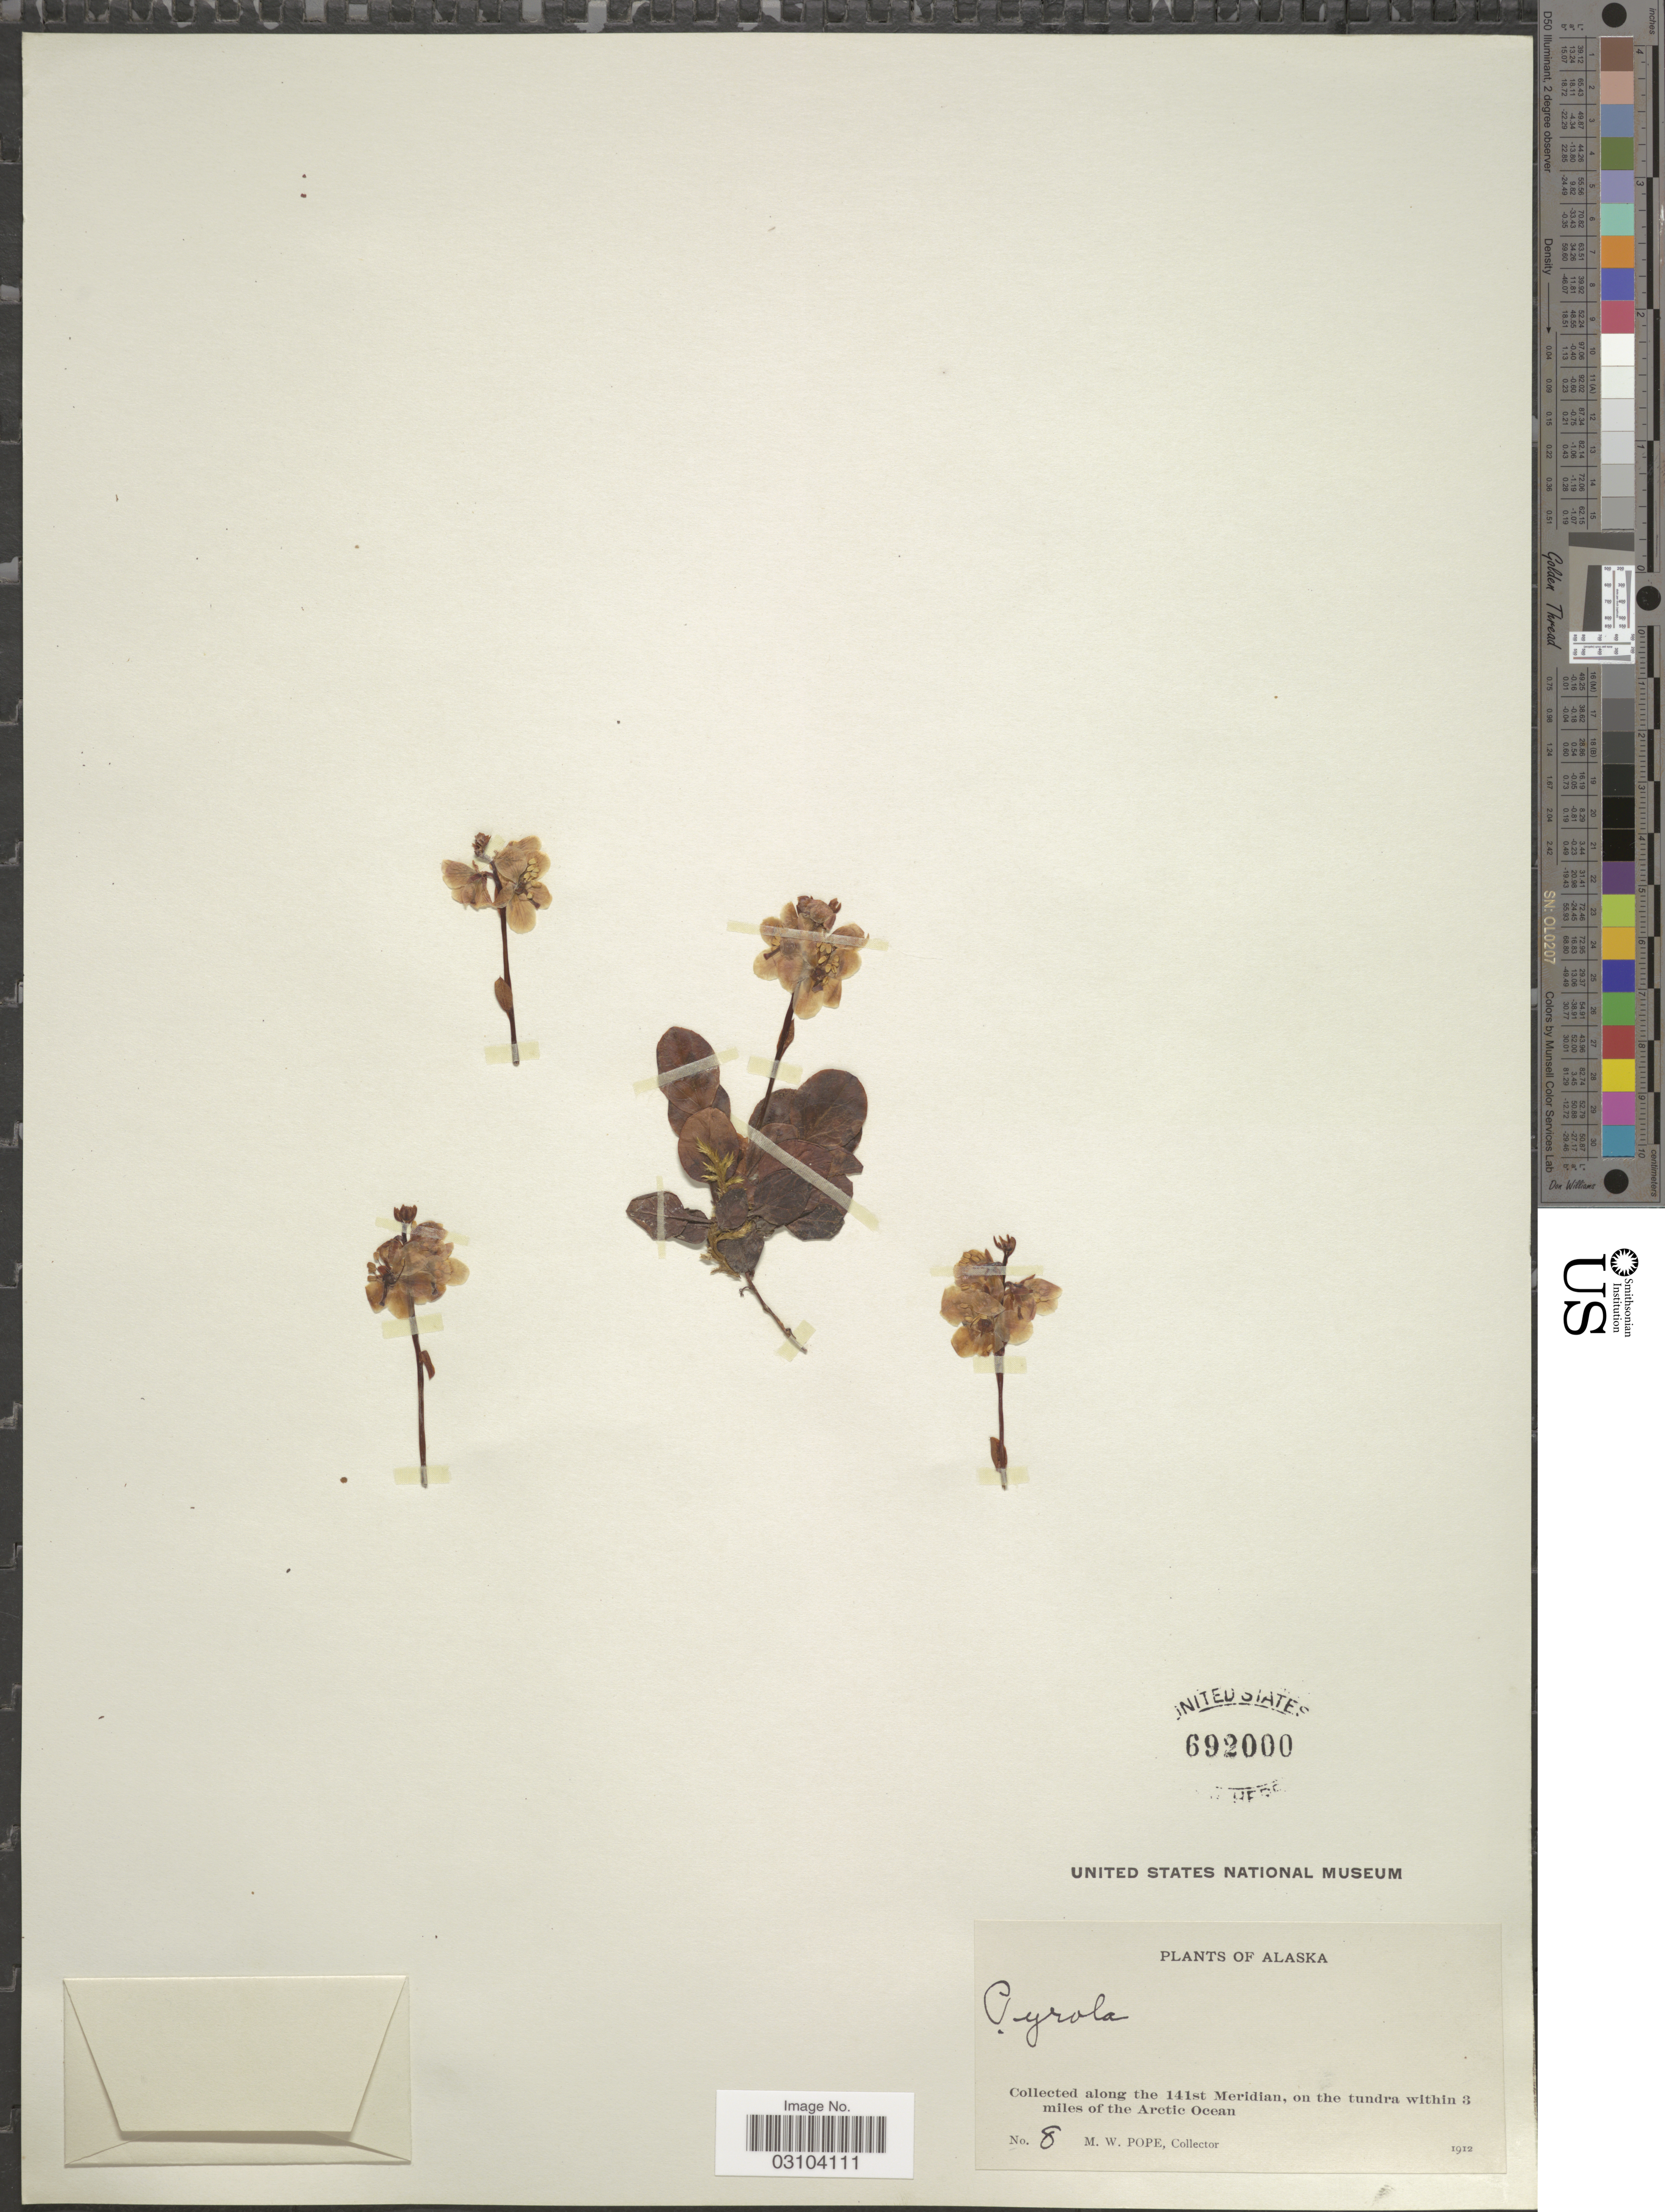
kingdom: Plantae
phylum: Tracheophyta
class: Magnoliopsida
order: Ericales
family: Ericaceae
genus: Pyrola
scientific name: Pyrola grandiflora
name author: Radius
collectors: M. Pope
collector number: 8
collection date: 1912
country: United States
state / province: Alaska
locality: Along the 141st Meridian, on the tundra within 3 miles of the Arctic Ocean.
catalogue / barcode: US 692000